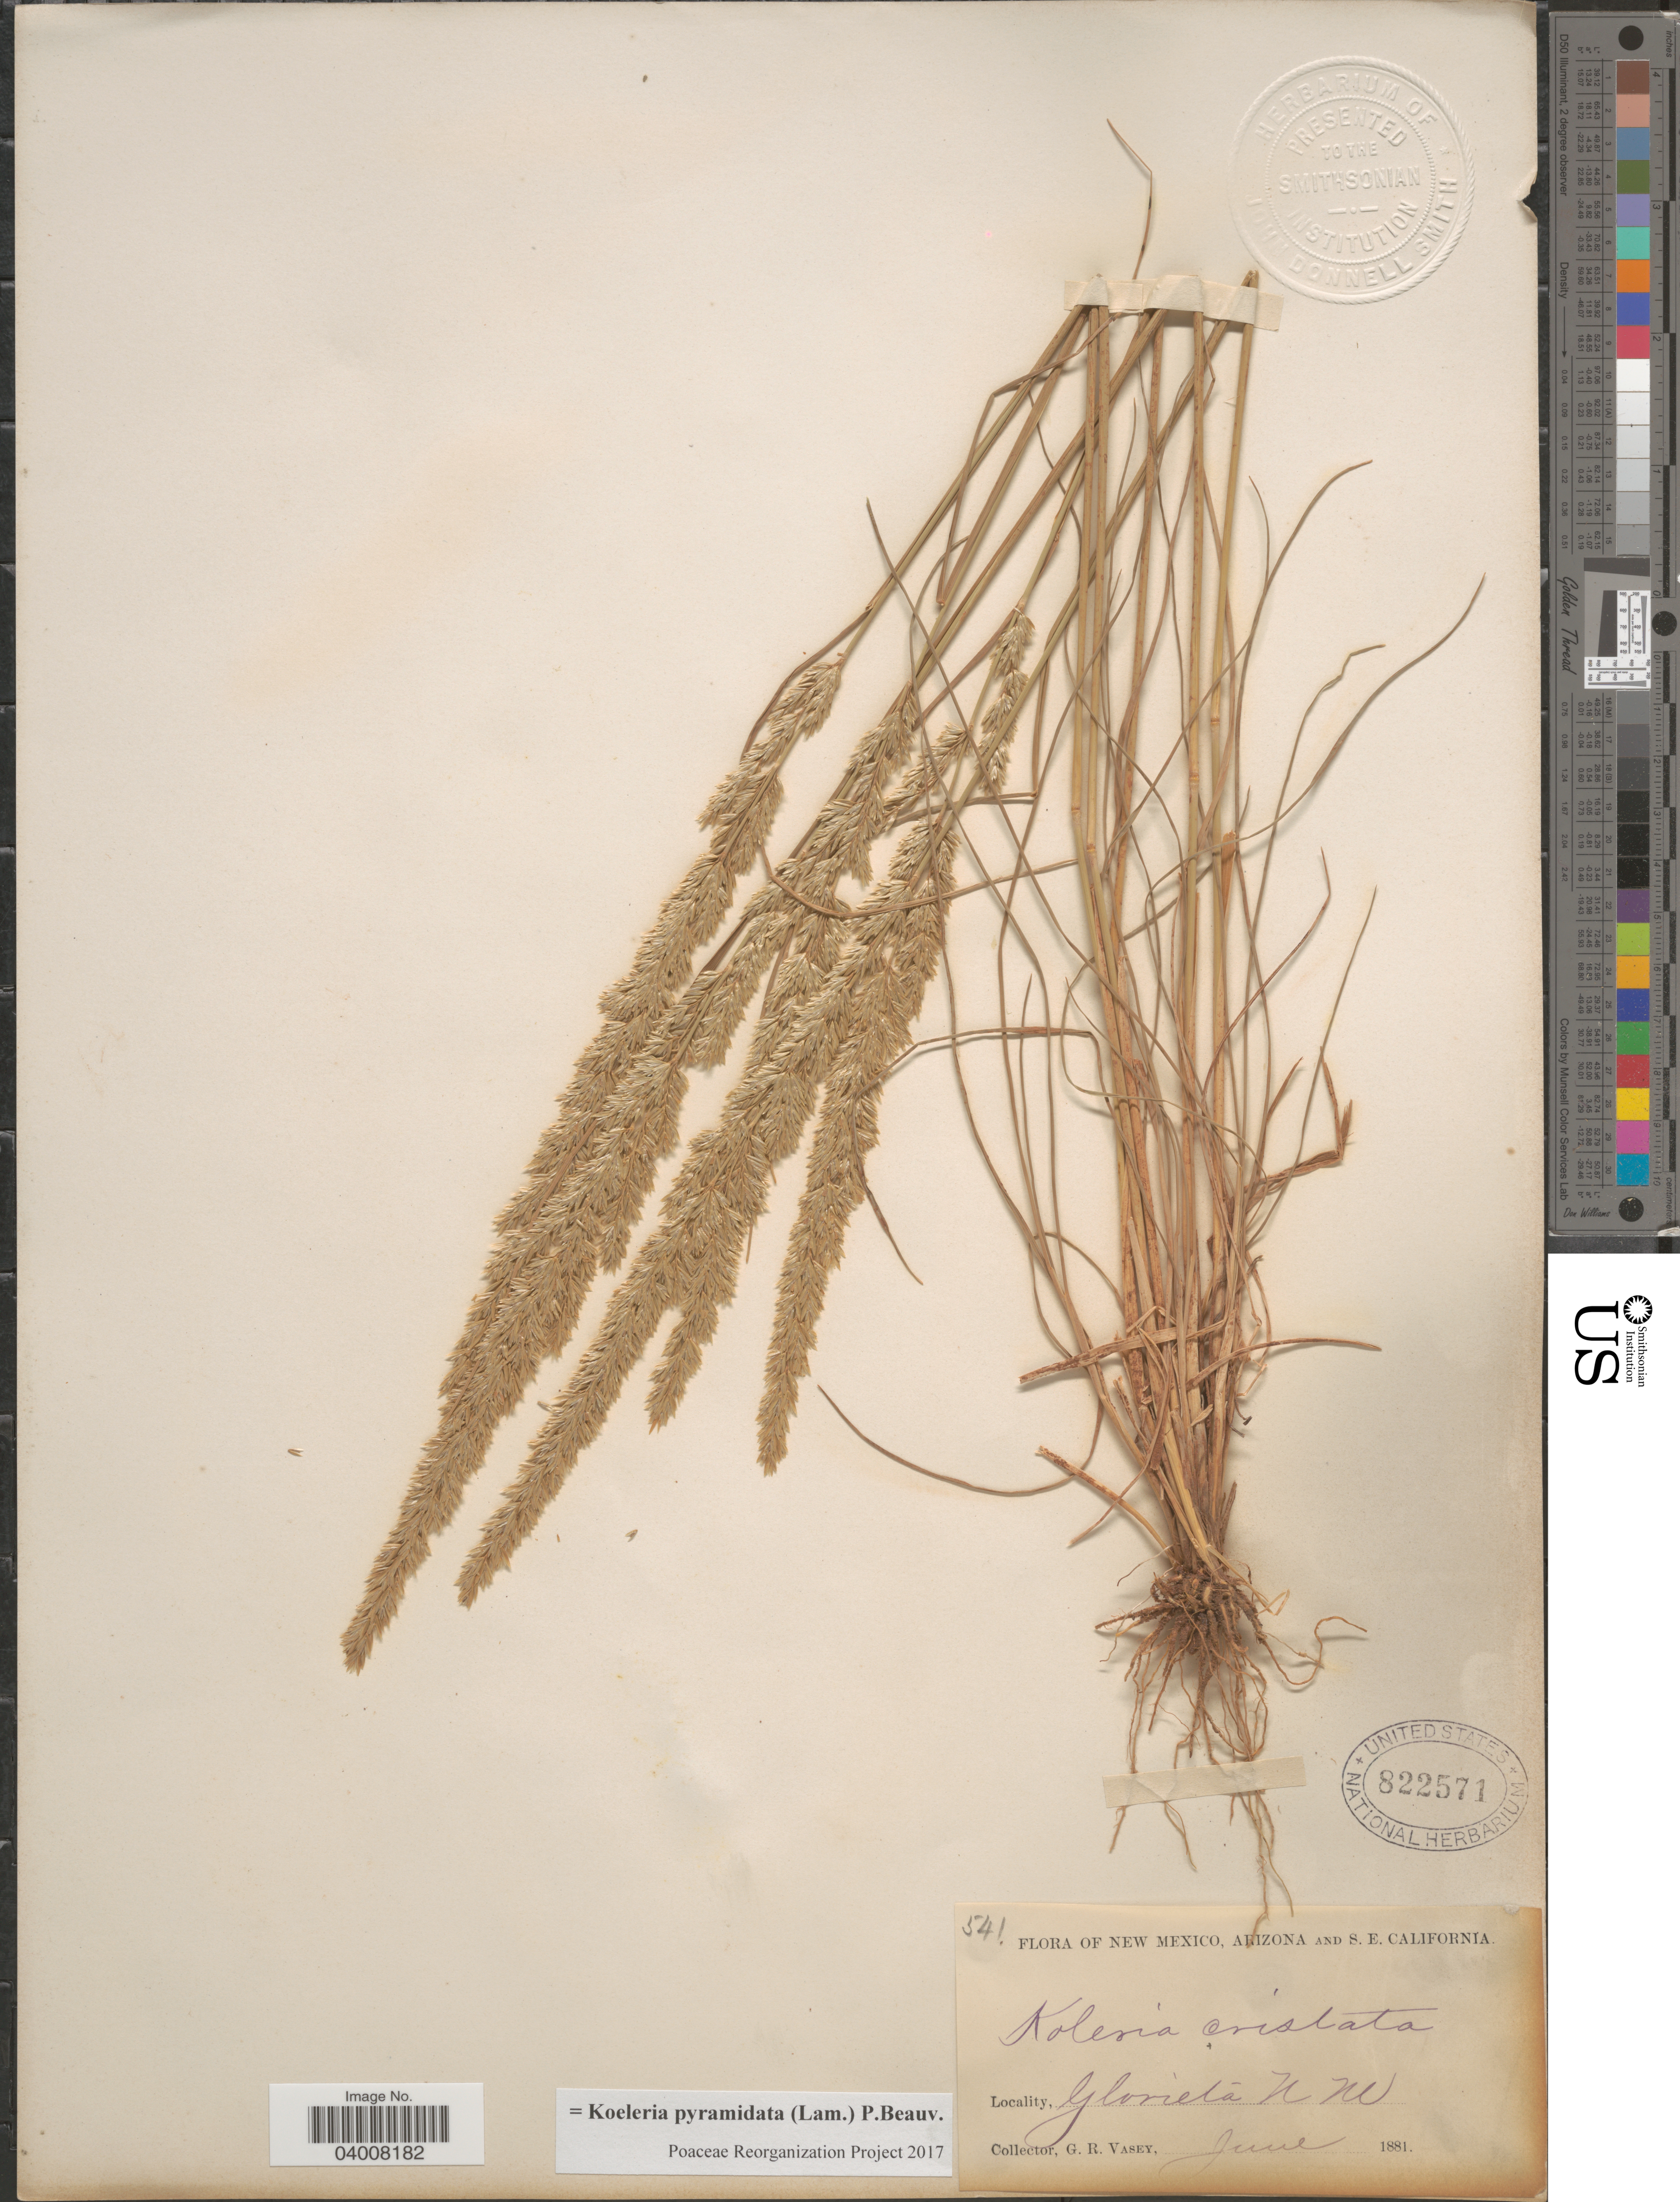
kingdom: Plantae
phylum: Tracheophyta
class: Liliopsida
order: Poales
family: Poaceae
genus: Koeleria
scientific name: Koeleria pyramidata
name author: (Lam.) P. Beauv.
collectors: G. R. Vasey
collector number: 541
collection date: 1881-06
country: United States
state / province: New Mexico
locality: Glorieta.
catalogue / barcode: US 822571